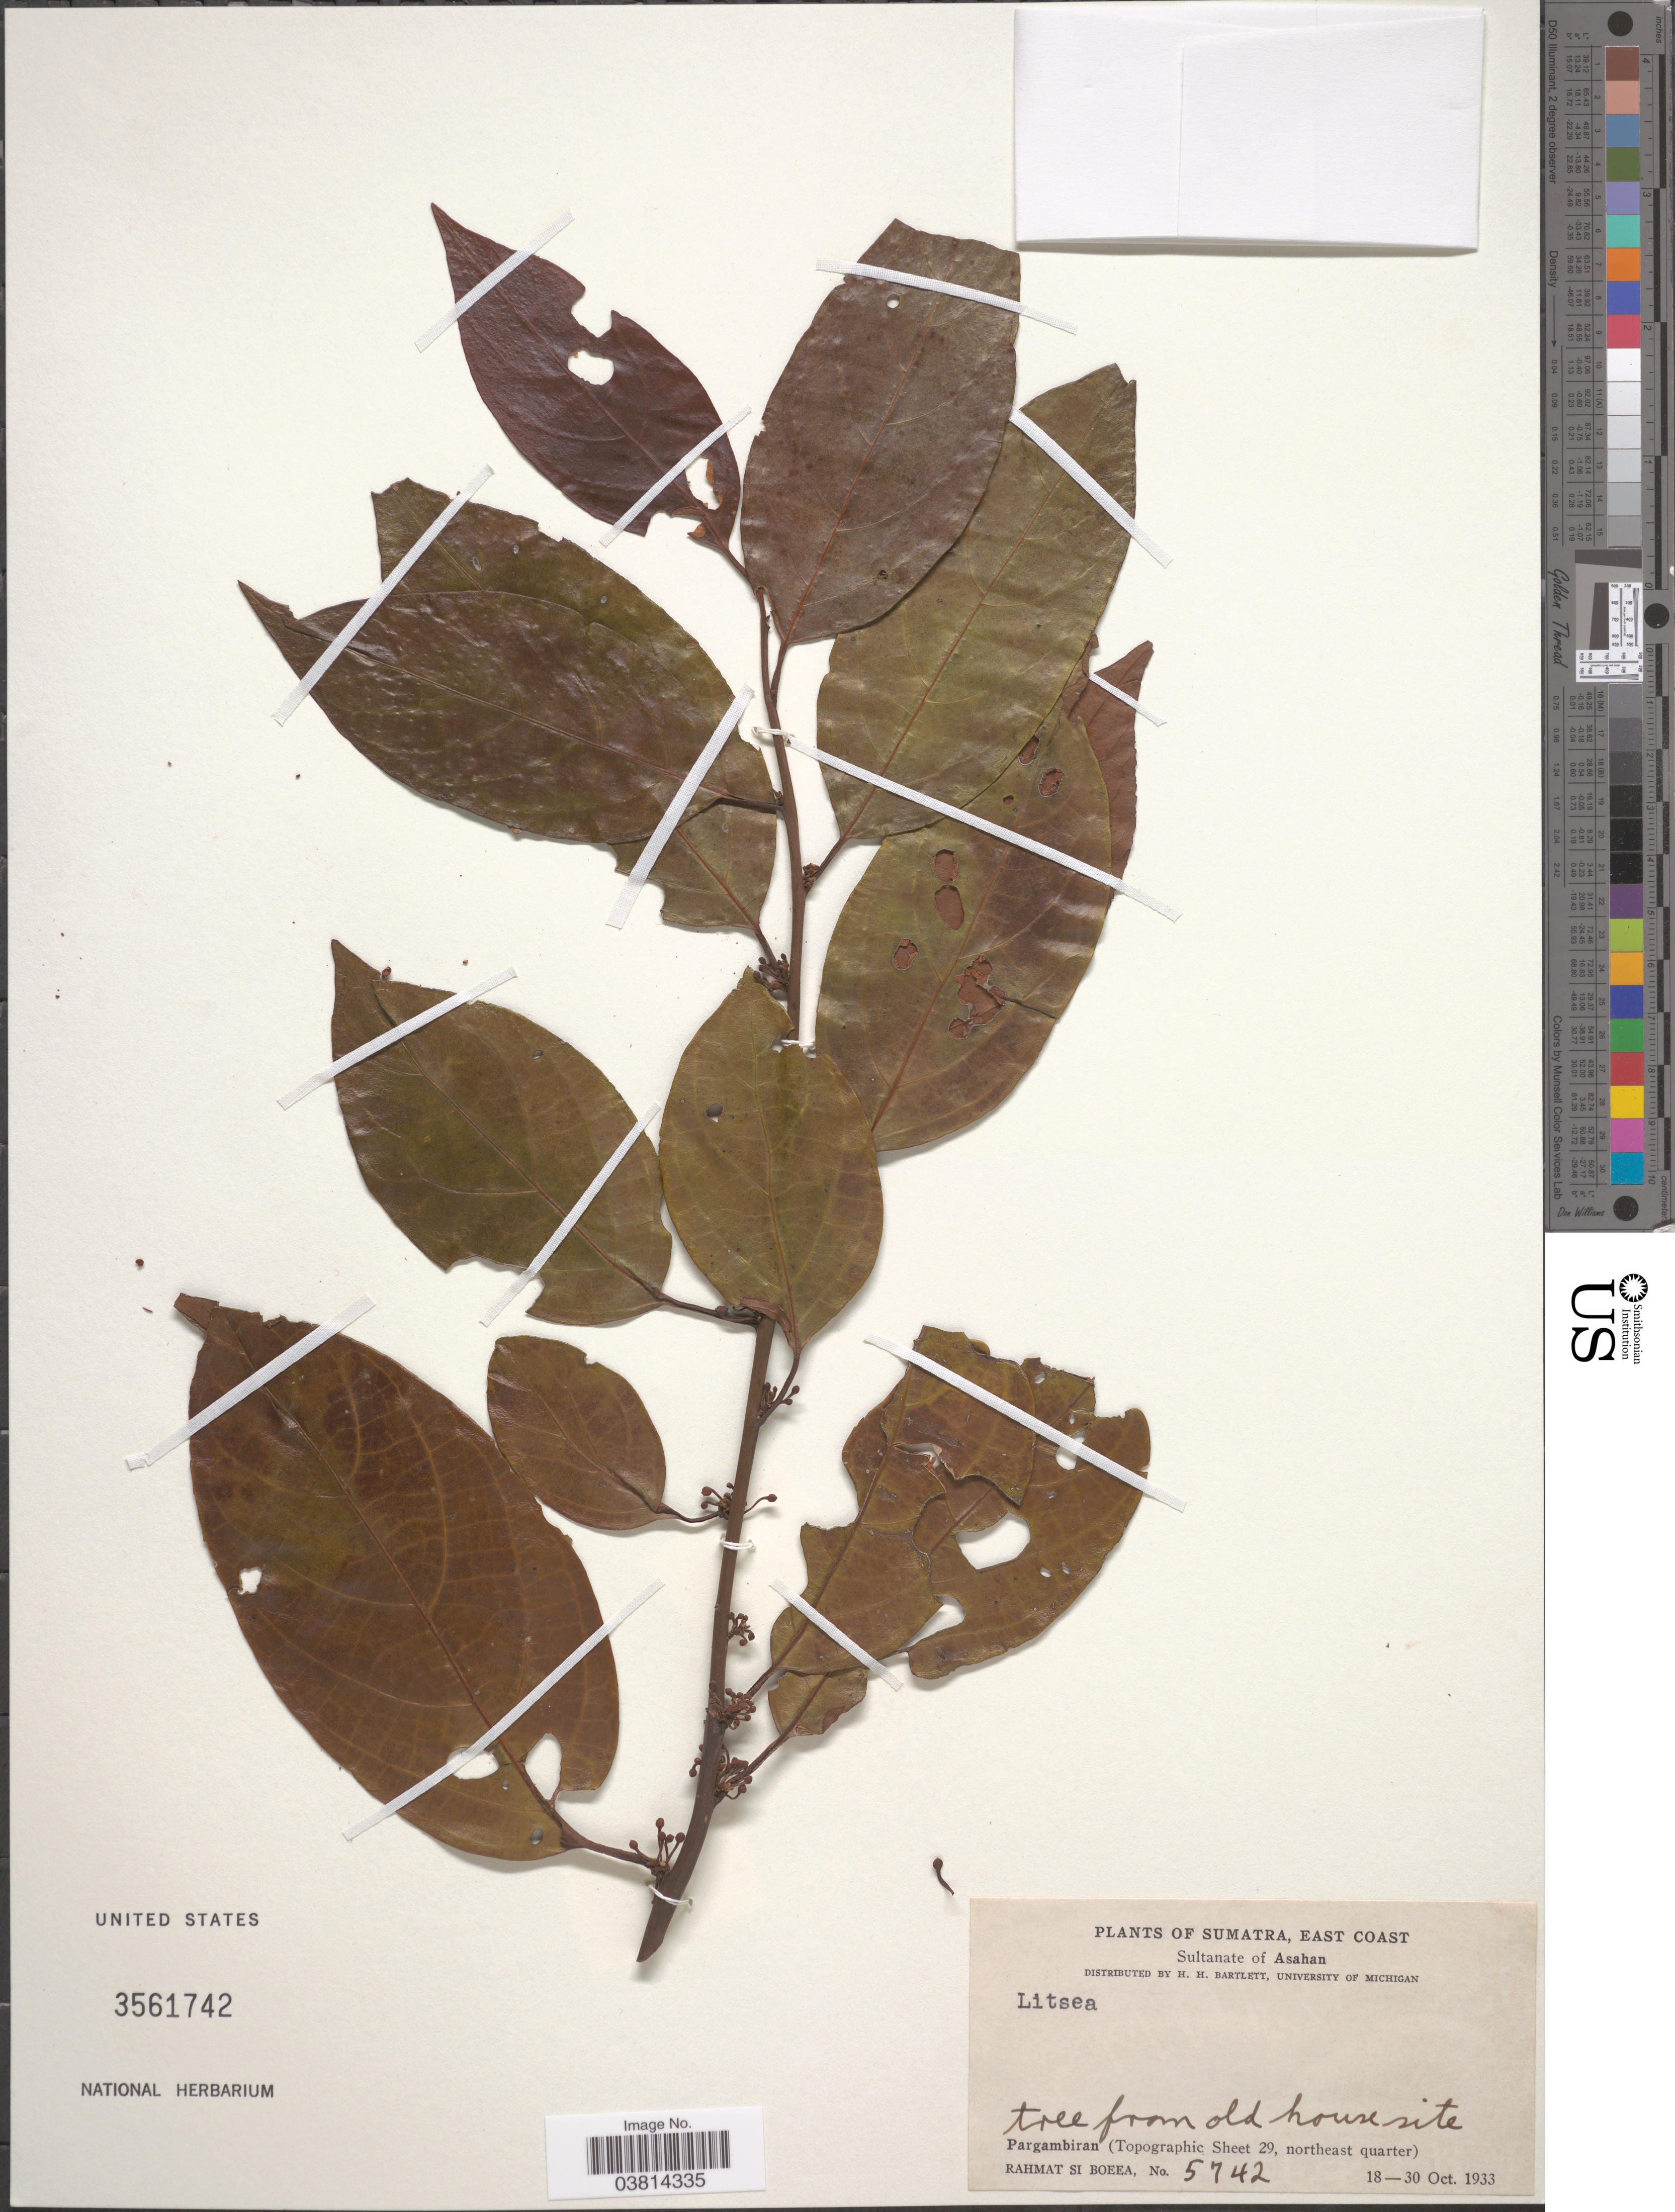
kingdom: Plantae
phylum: Tracheophyta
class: Magnoliopsida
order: Laurales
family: Lauraceae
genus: Litsea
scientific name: Litsea sp.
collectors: Rahmat Si Boeea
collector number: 5742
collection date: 1933-10-18/1933-10-30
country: Indonesia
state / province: Sumatra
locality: East Coast. Sultanate of Asahan. Pargambiran (Topographic Sheet 29, northeast quarter).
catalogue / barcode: US 3561742